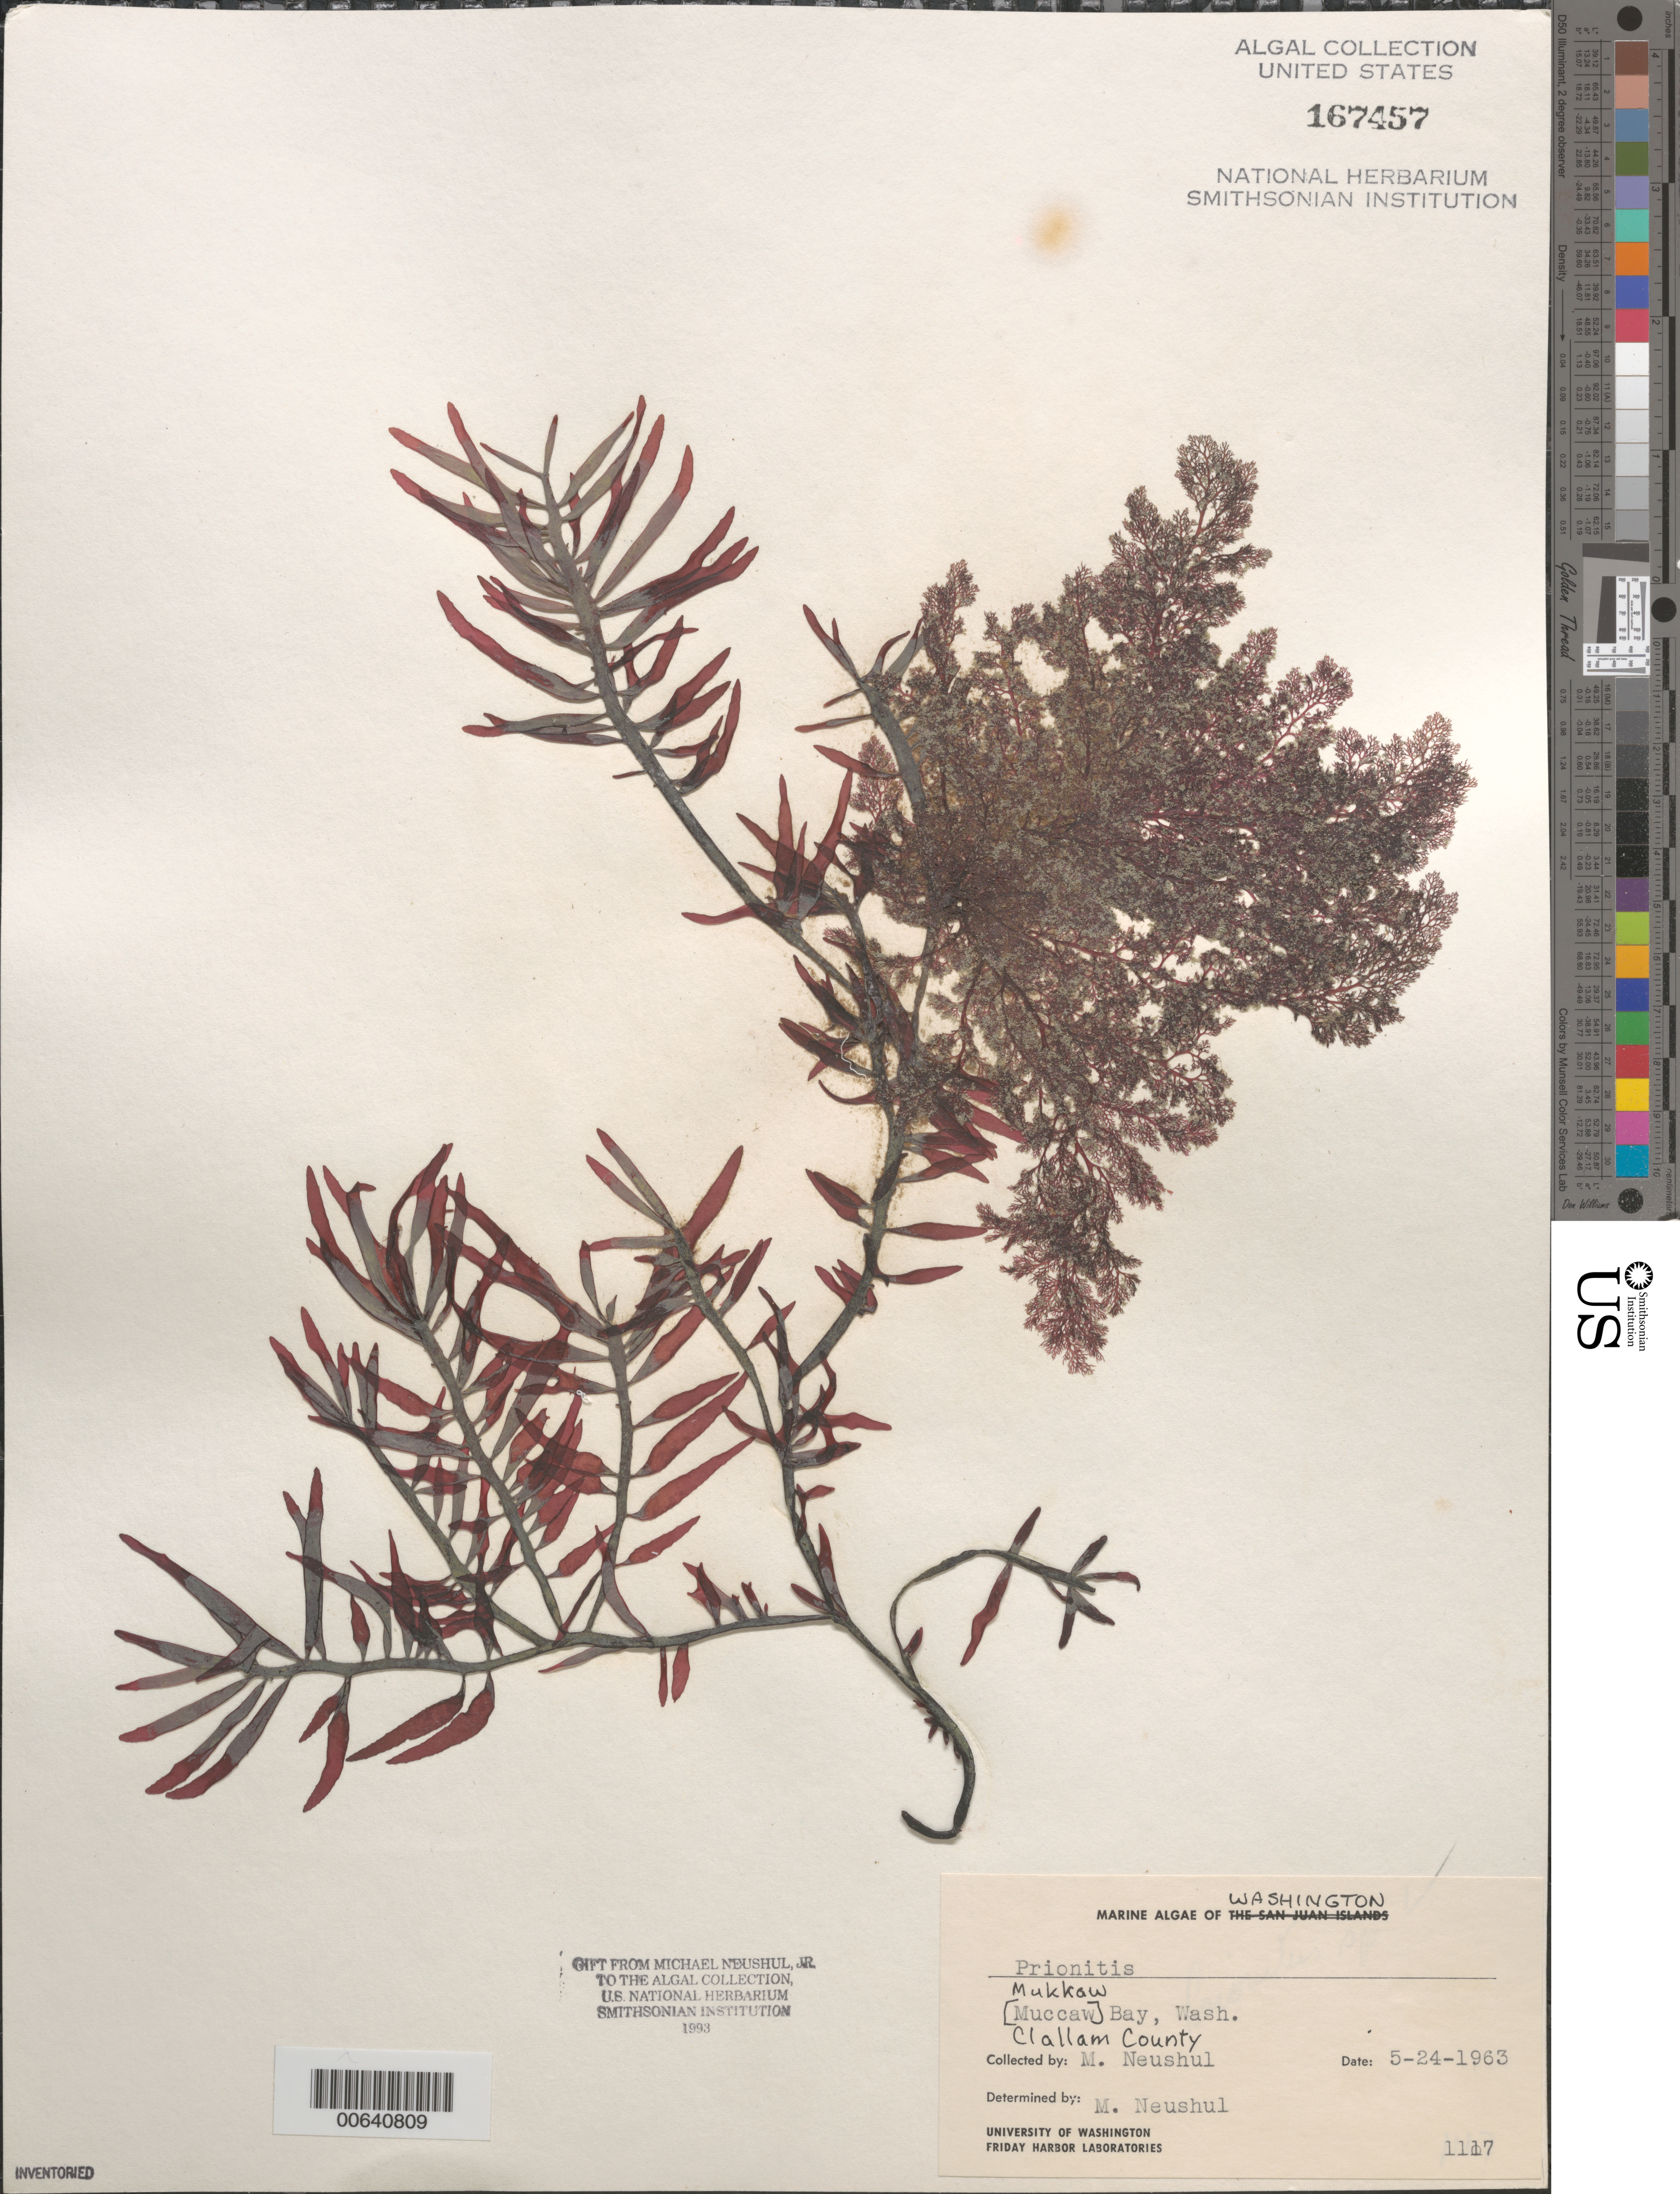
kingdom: Plantae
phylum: Rhodophyta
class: Florideophyceae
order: Cryptonemiales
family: Cryptonemiaceae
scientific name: Prionitis sp.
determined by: Neushul, M.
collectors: M. Neushul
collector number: Neushul 1117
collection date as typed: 24 May 1963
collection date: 1963-05-24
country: United States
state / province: Washington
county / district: Clallam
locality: Mukkaw Bay (Muccaw Bay)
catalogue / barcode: US 167457